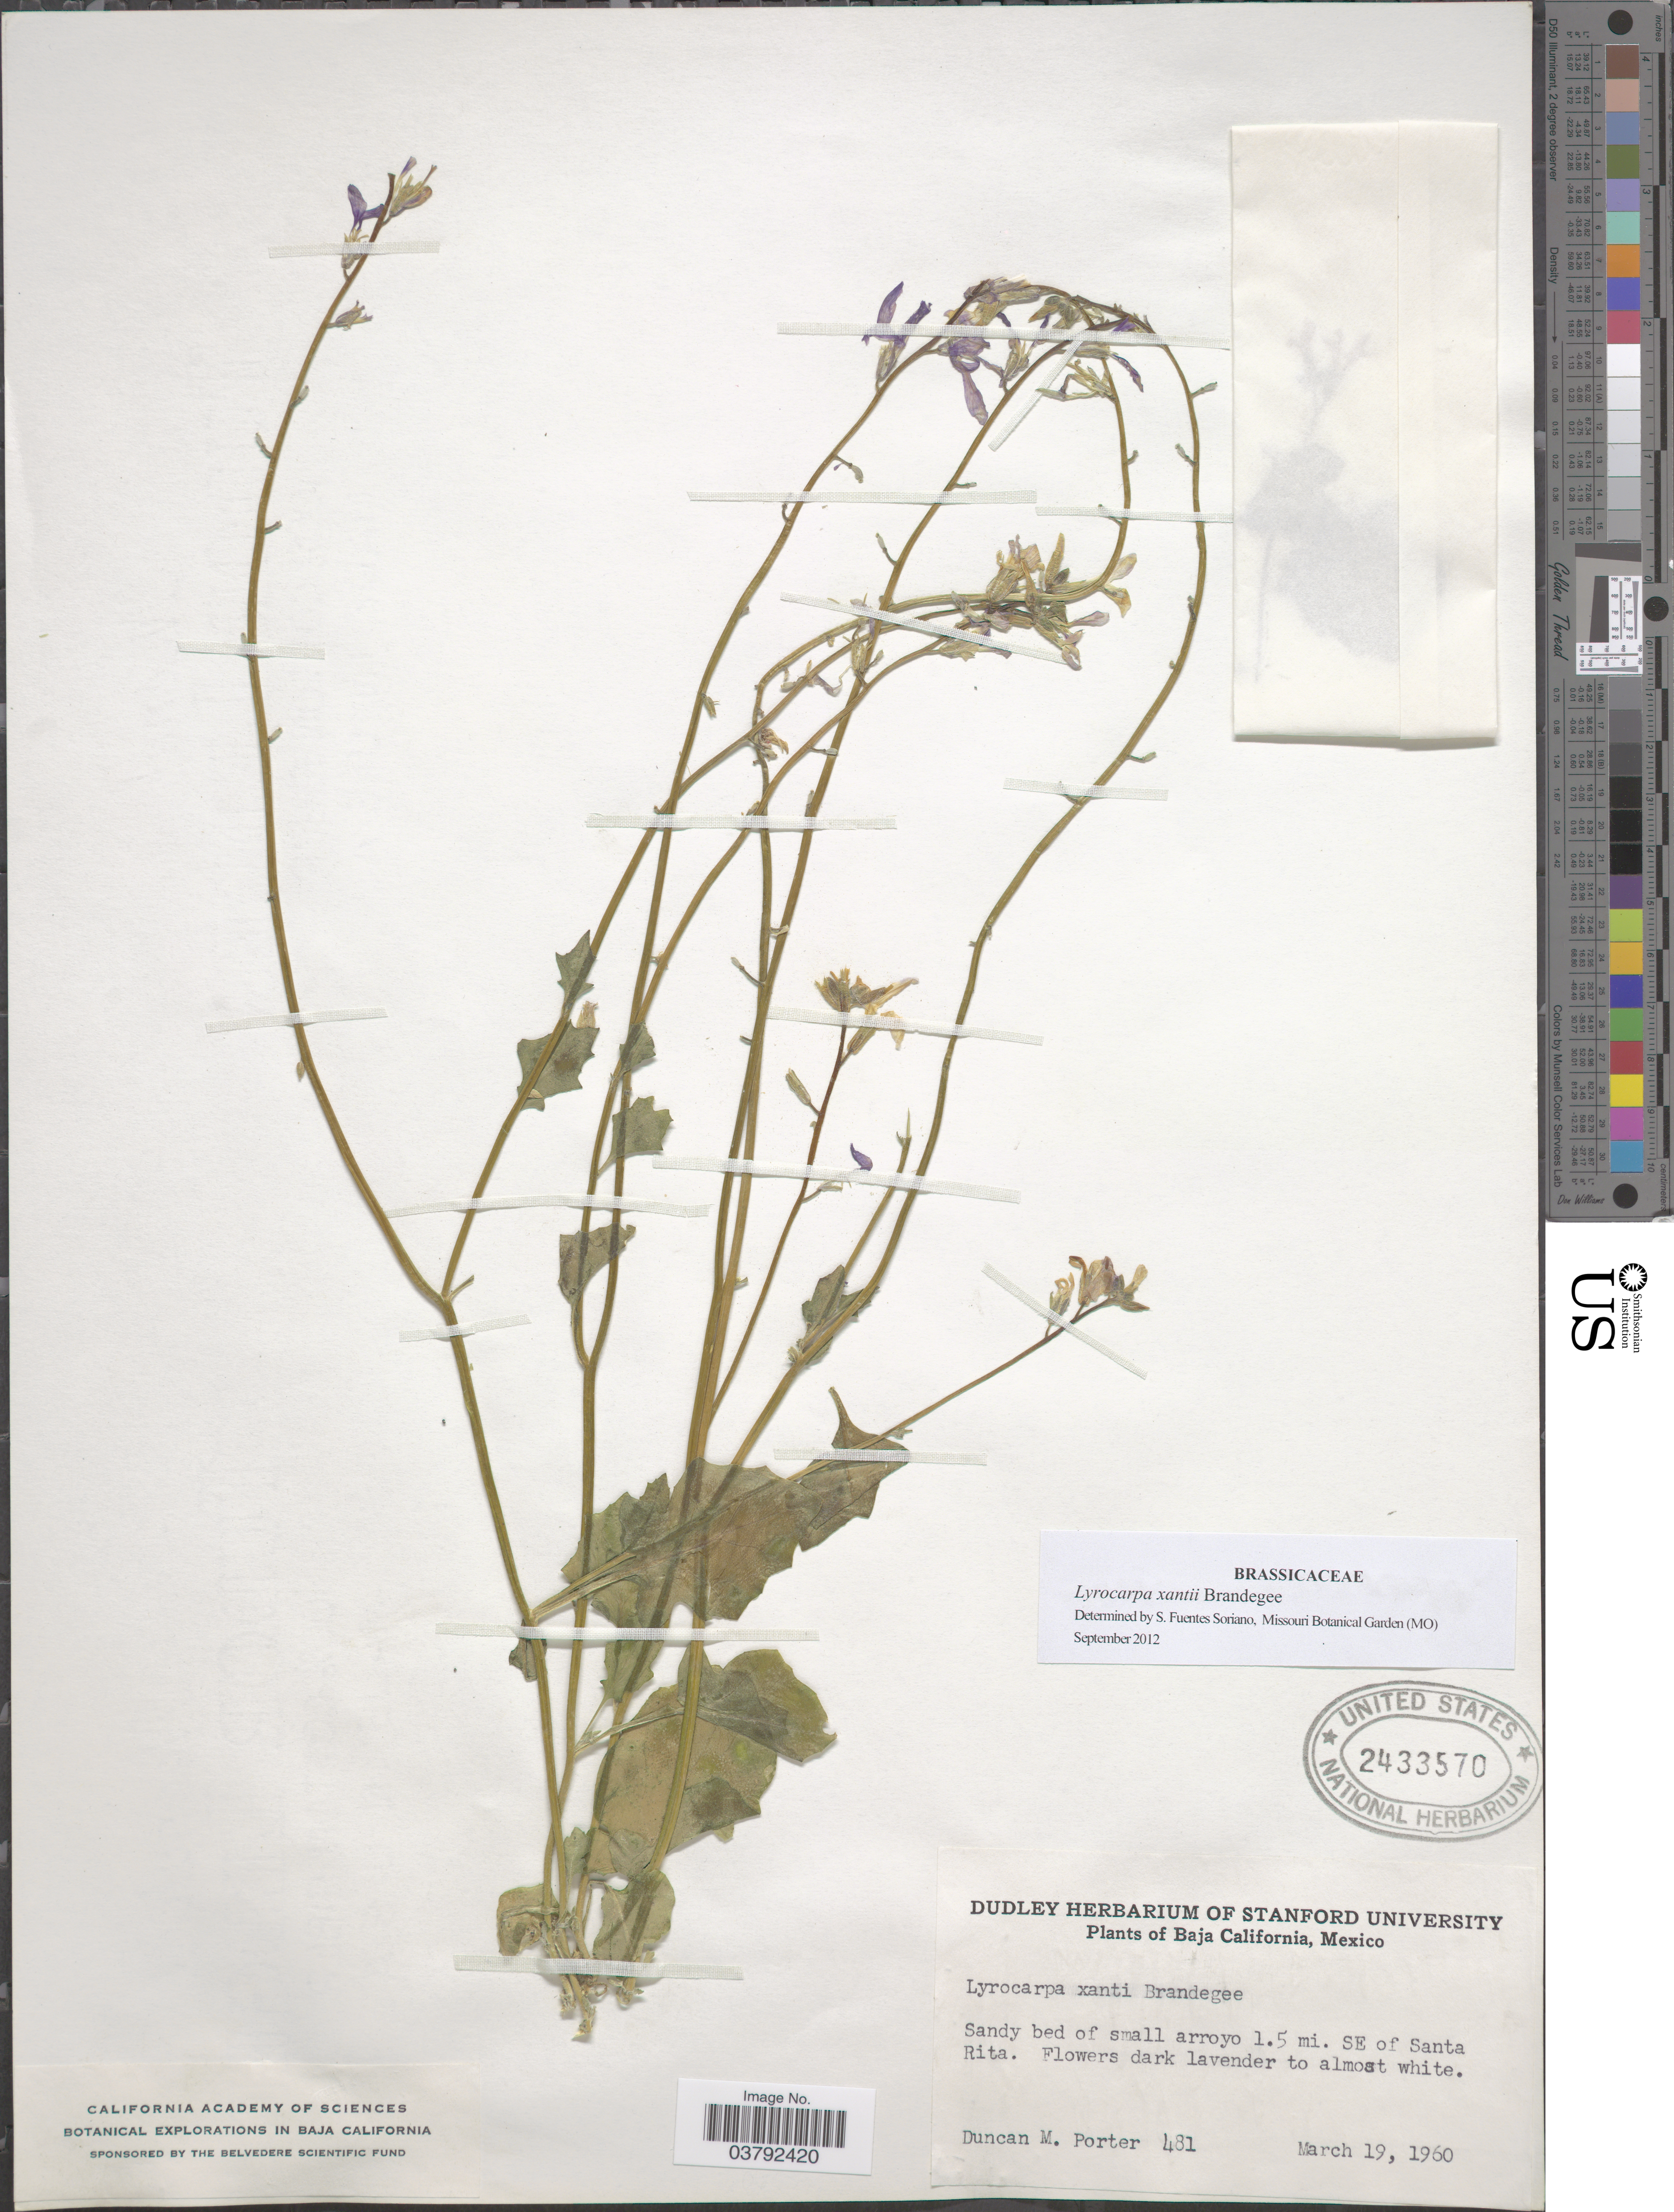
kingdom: Plantae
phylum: Tracheophyta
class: Magnoliopsida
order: Brassicales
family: Brassicaceae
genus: Lyrocarpa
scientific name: Lyrocarpa xantii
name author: Brandegee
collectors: D. M. Porter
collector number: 481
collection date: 1960-03-19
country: Mexico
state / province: Baja California Sur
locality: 1.5 mi. SE of Santa Rita.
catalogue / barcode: US 2433570